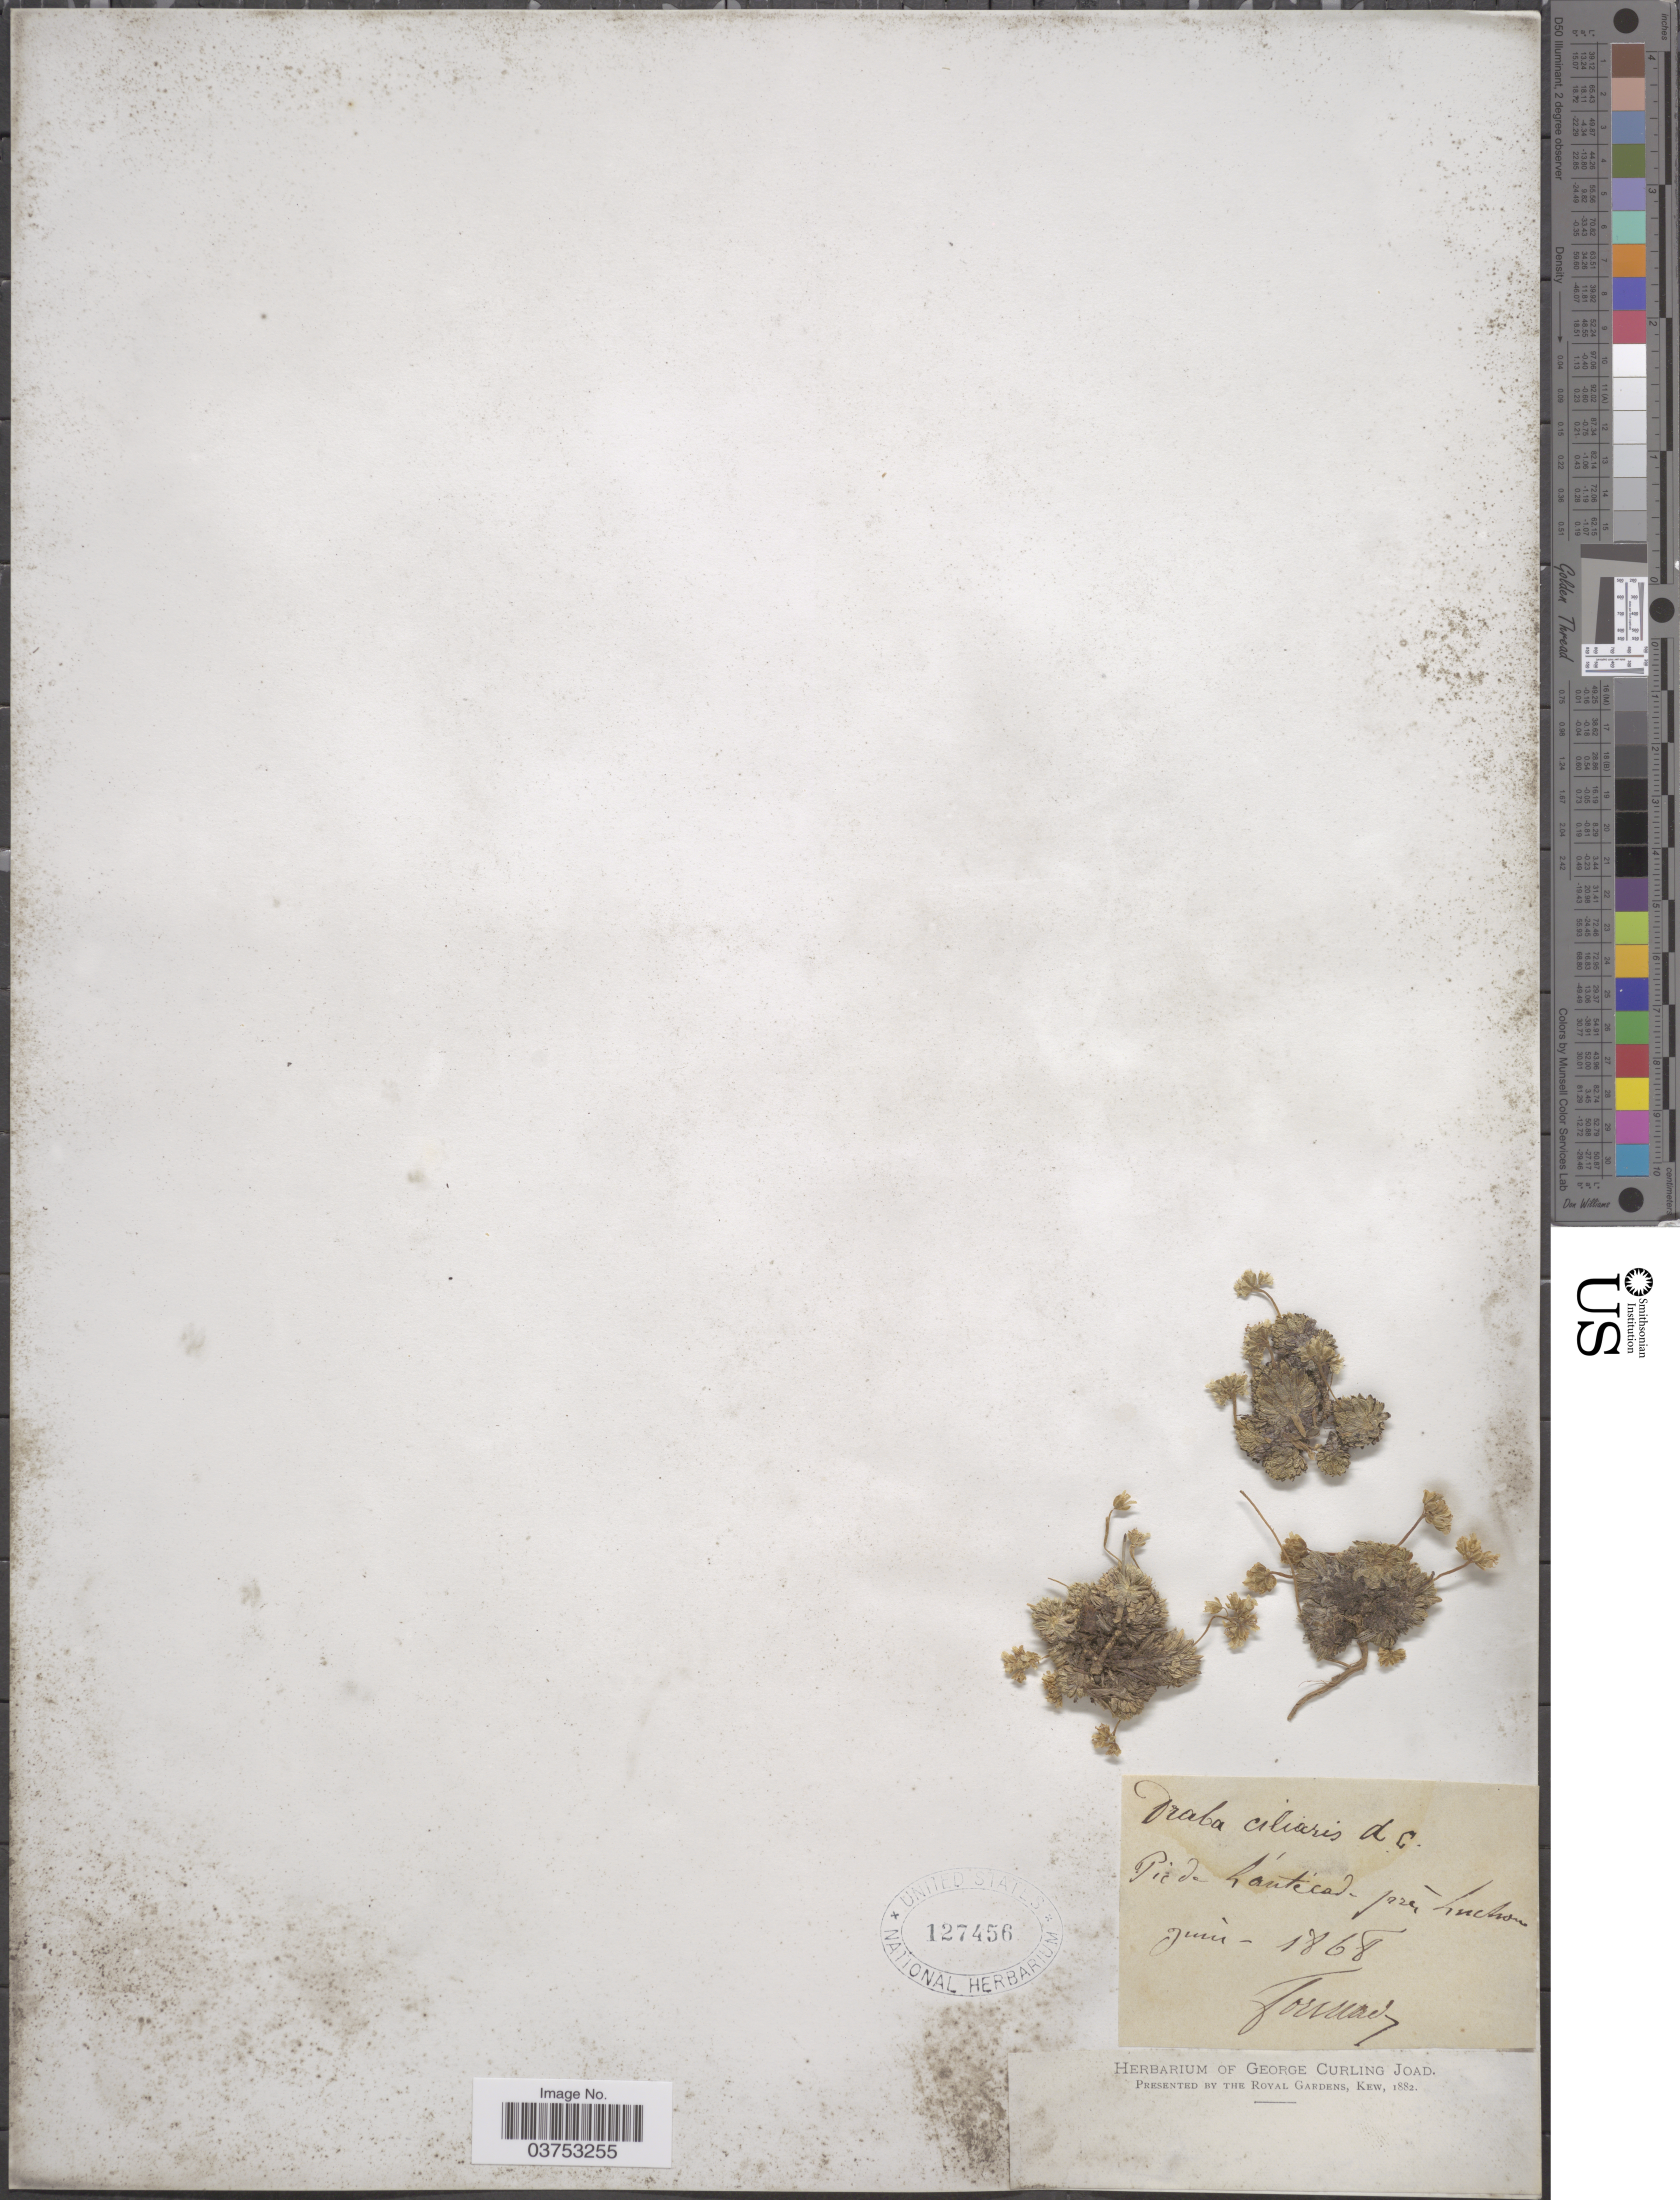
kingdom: Plantae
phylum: Tracheophyta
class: Magnoliopsida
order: Brassicales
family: Brassicaceae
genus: Draba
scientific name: Draba ciliaris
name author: L.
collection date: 1868-06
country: France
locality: Pic de L'antical [interpreted] - près Luchon.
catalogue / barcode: US 127456